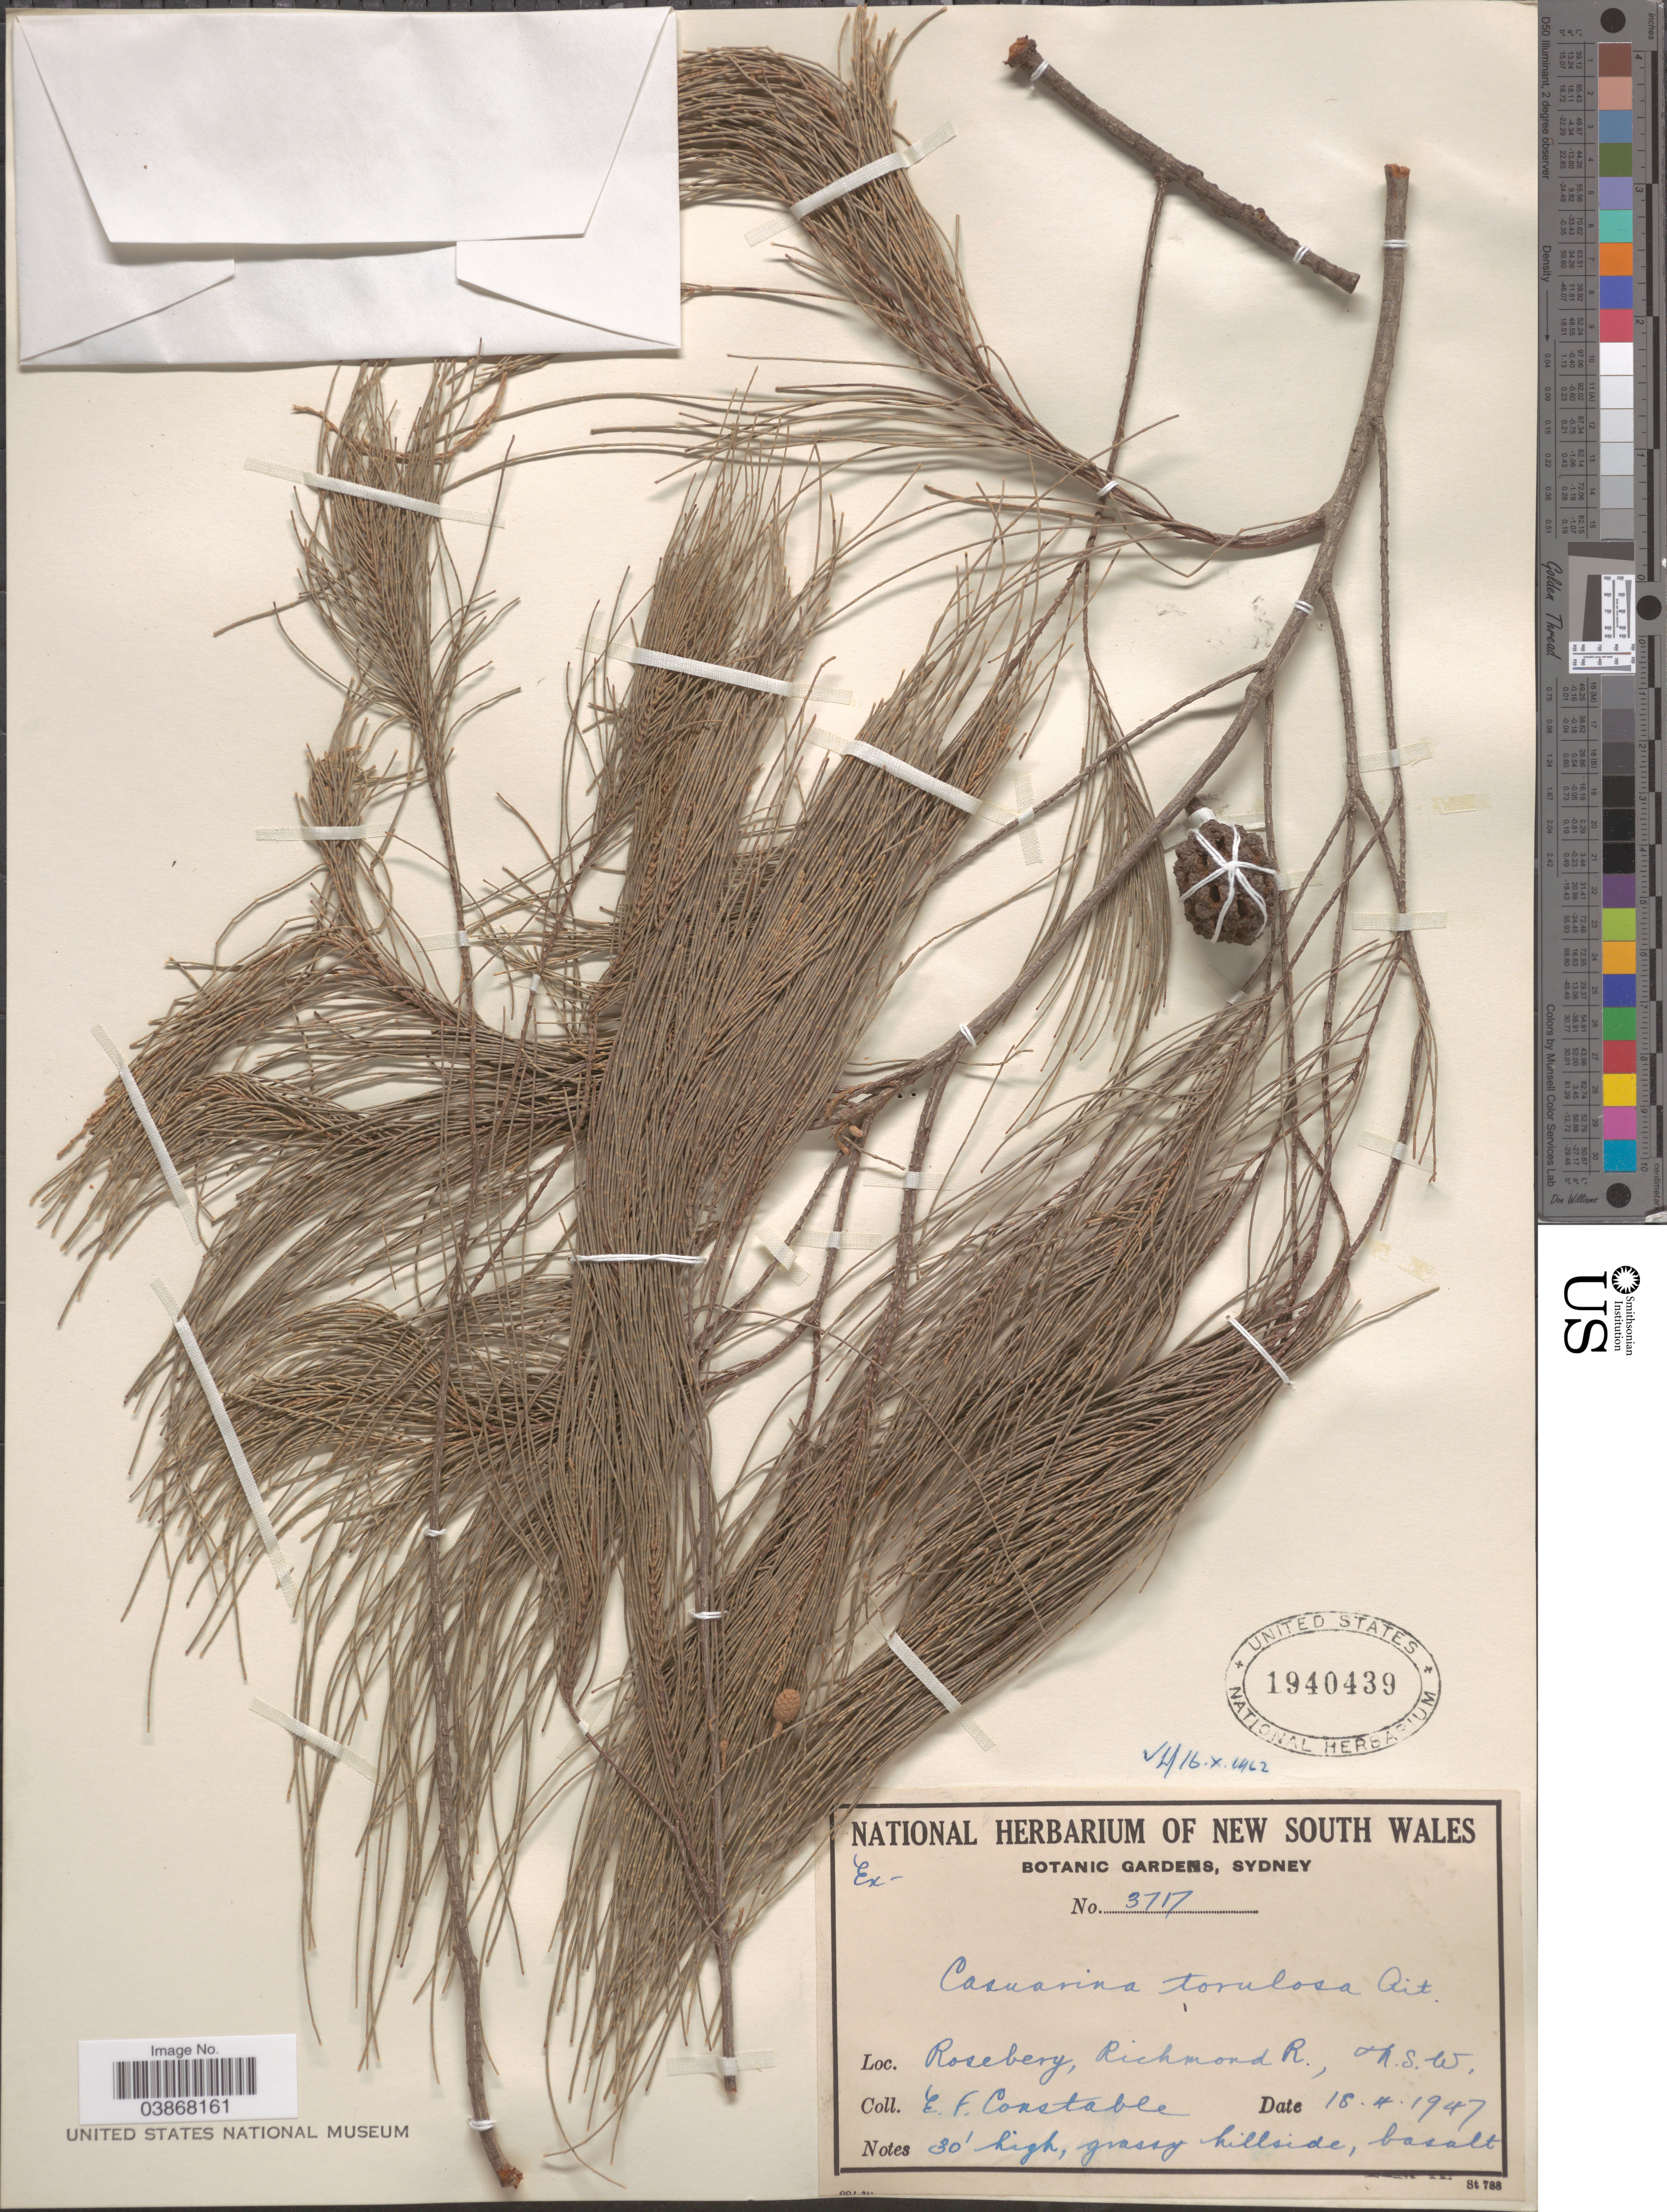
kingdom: Plantae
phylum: Tracheophyta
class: Magnoliopsida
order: Fagales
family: Casuarinaceae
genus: Allocasuarina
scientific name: Allocasuarina torulosa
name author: (Aiton) L.A.S. Johnson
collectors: E. F. Constable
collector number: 3717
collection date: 1947-04-18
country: Australia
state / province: New South Wales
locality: Rosebery, Richmond R.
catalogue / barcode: US 1940439